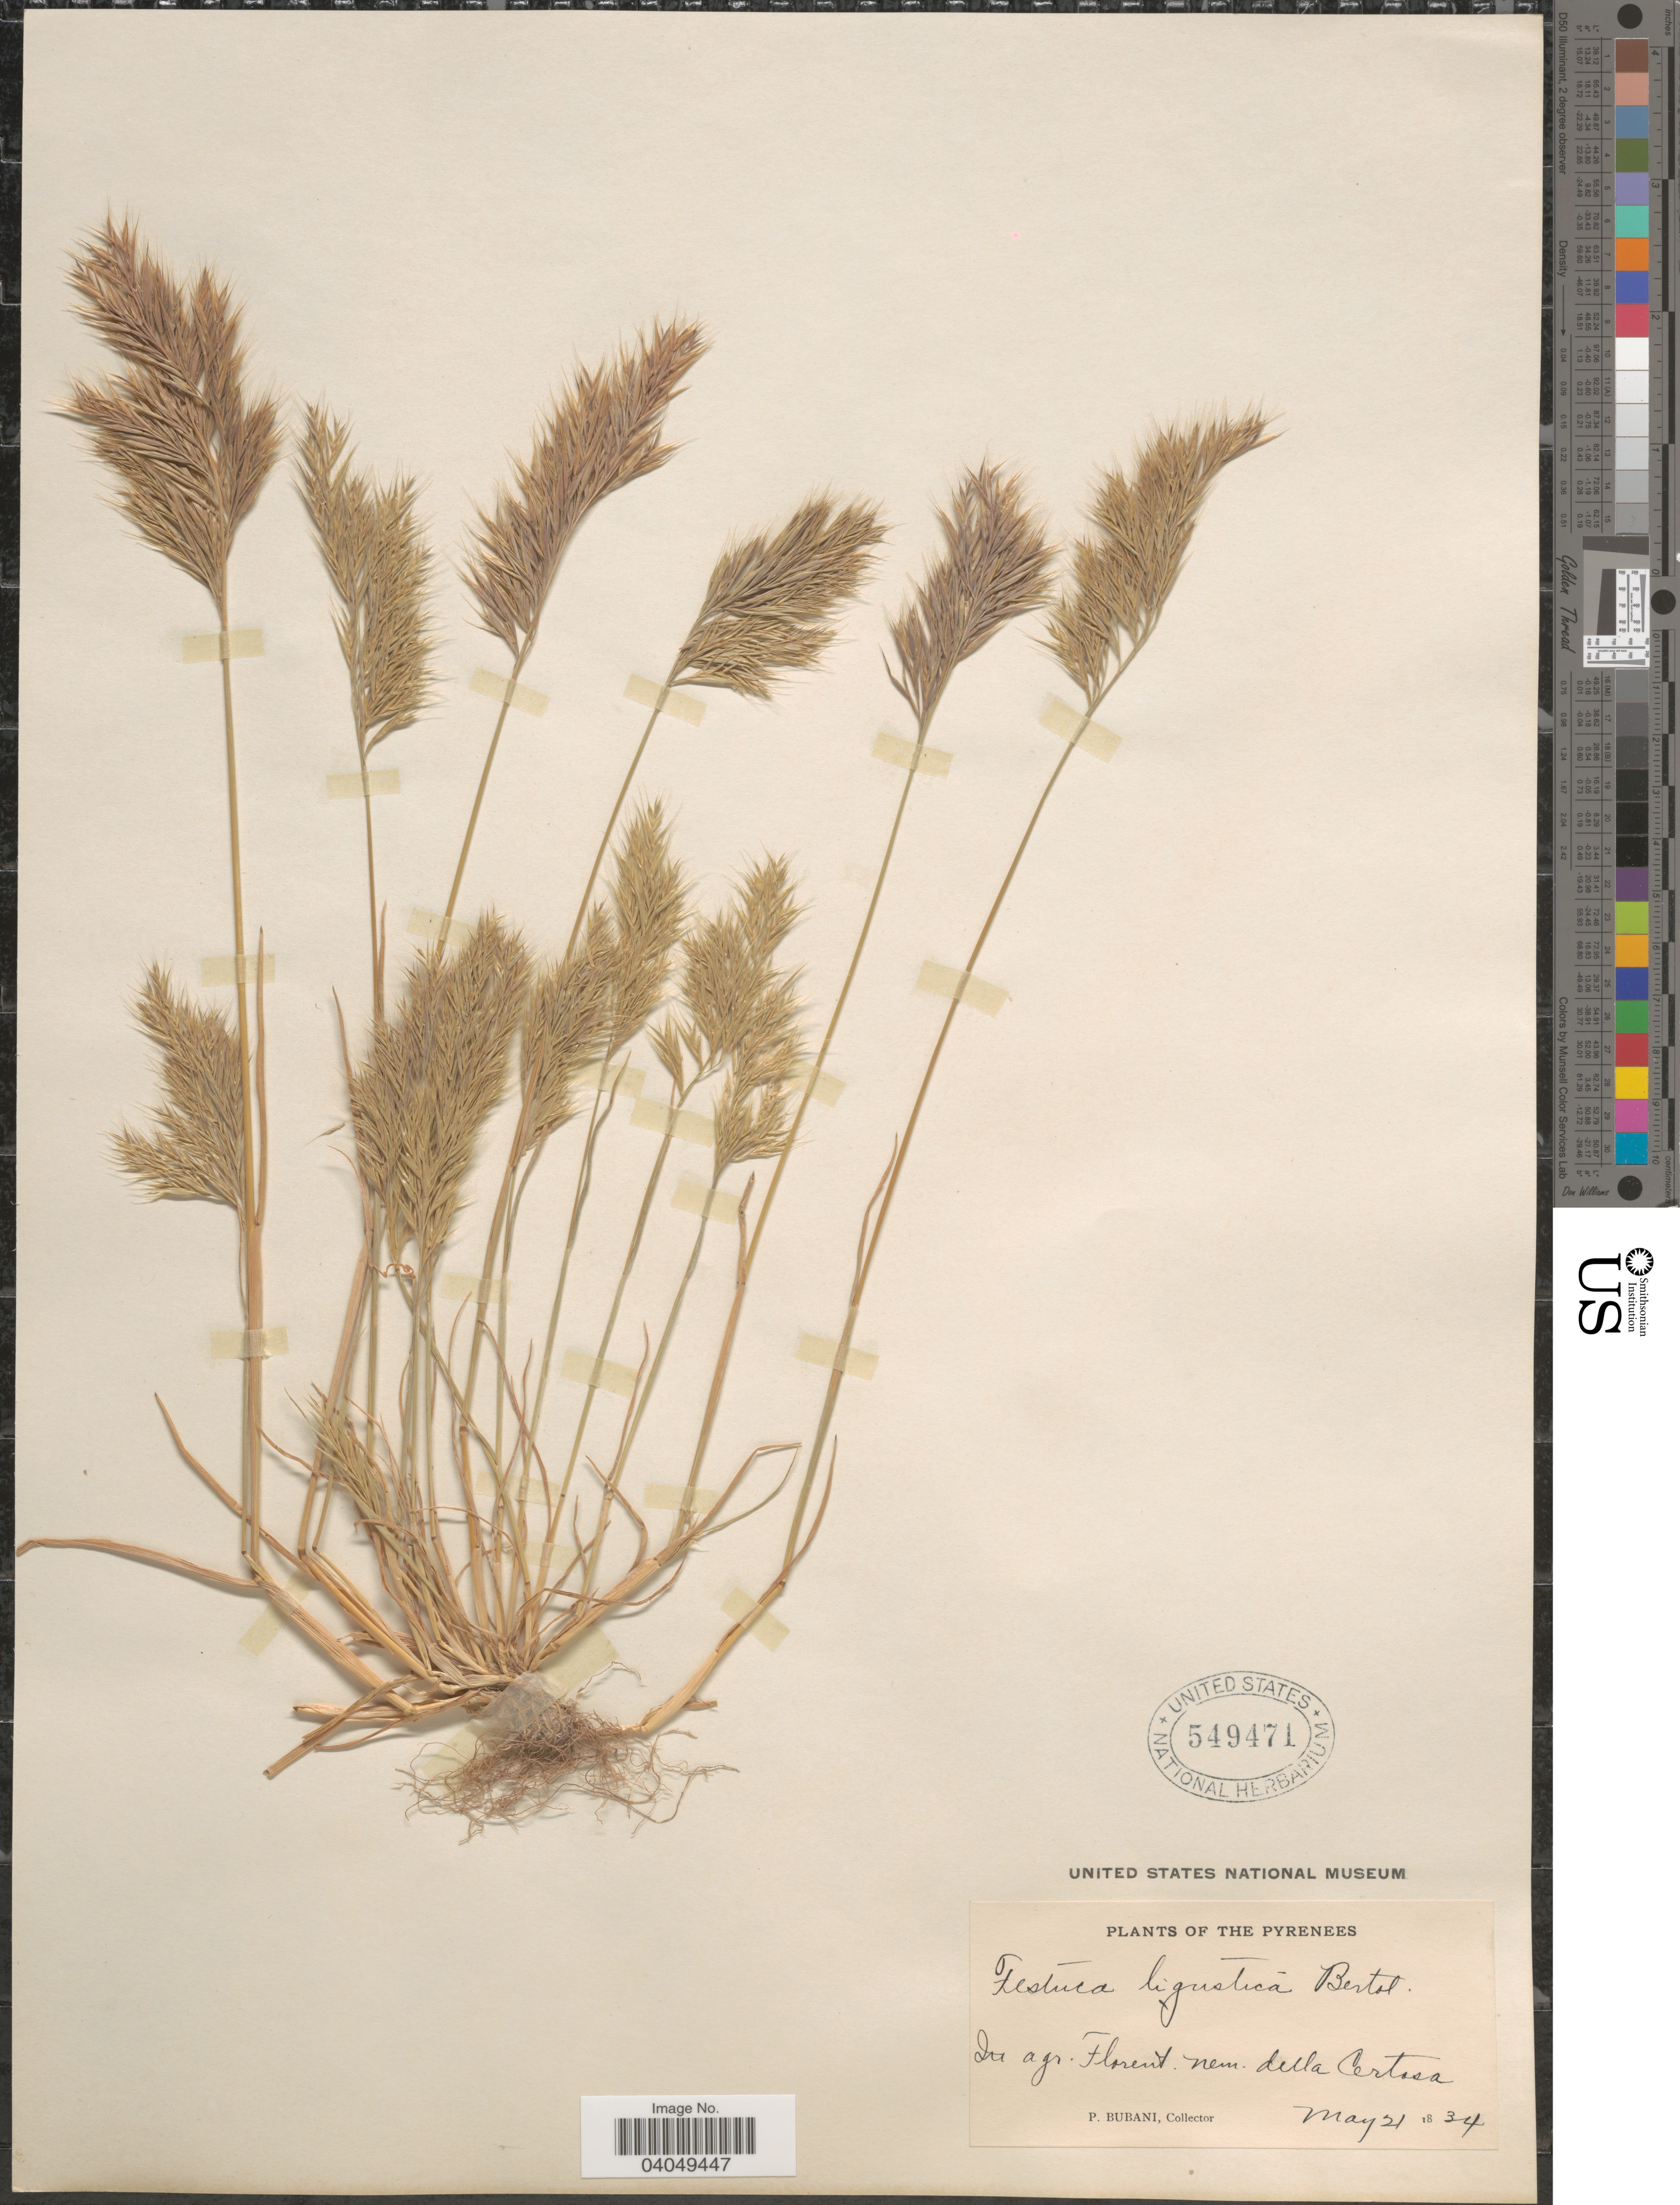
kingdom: Plantae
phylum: Tracheophyta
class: Liliopsida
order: Poales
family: Poaceae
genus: Festuca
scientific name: Festuca ligustica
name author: (All.) Bertol.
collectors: P. Bubani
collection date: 1834-05-21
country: Italy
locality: The Pyrenees. In agr. Florent. nem. delta Certosa.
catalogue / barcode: US 549471